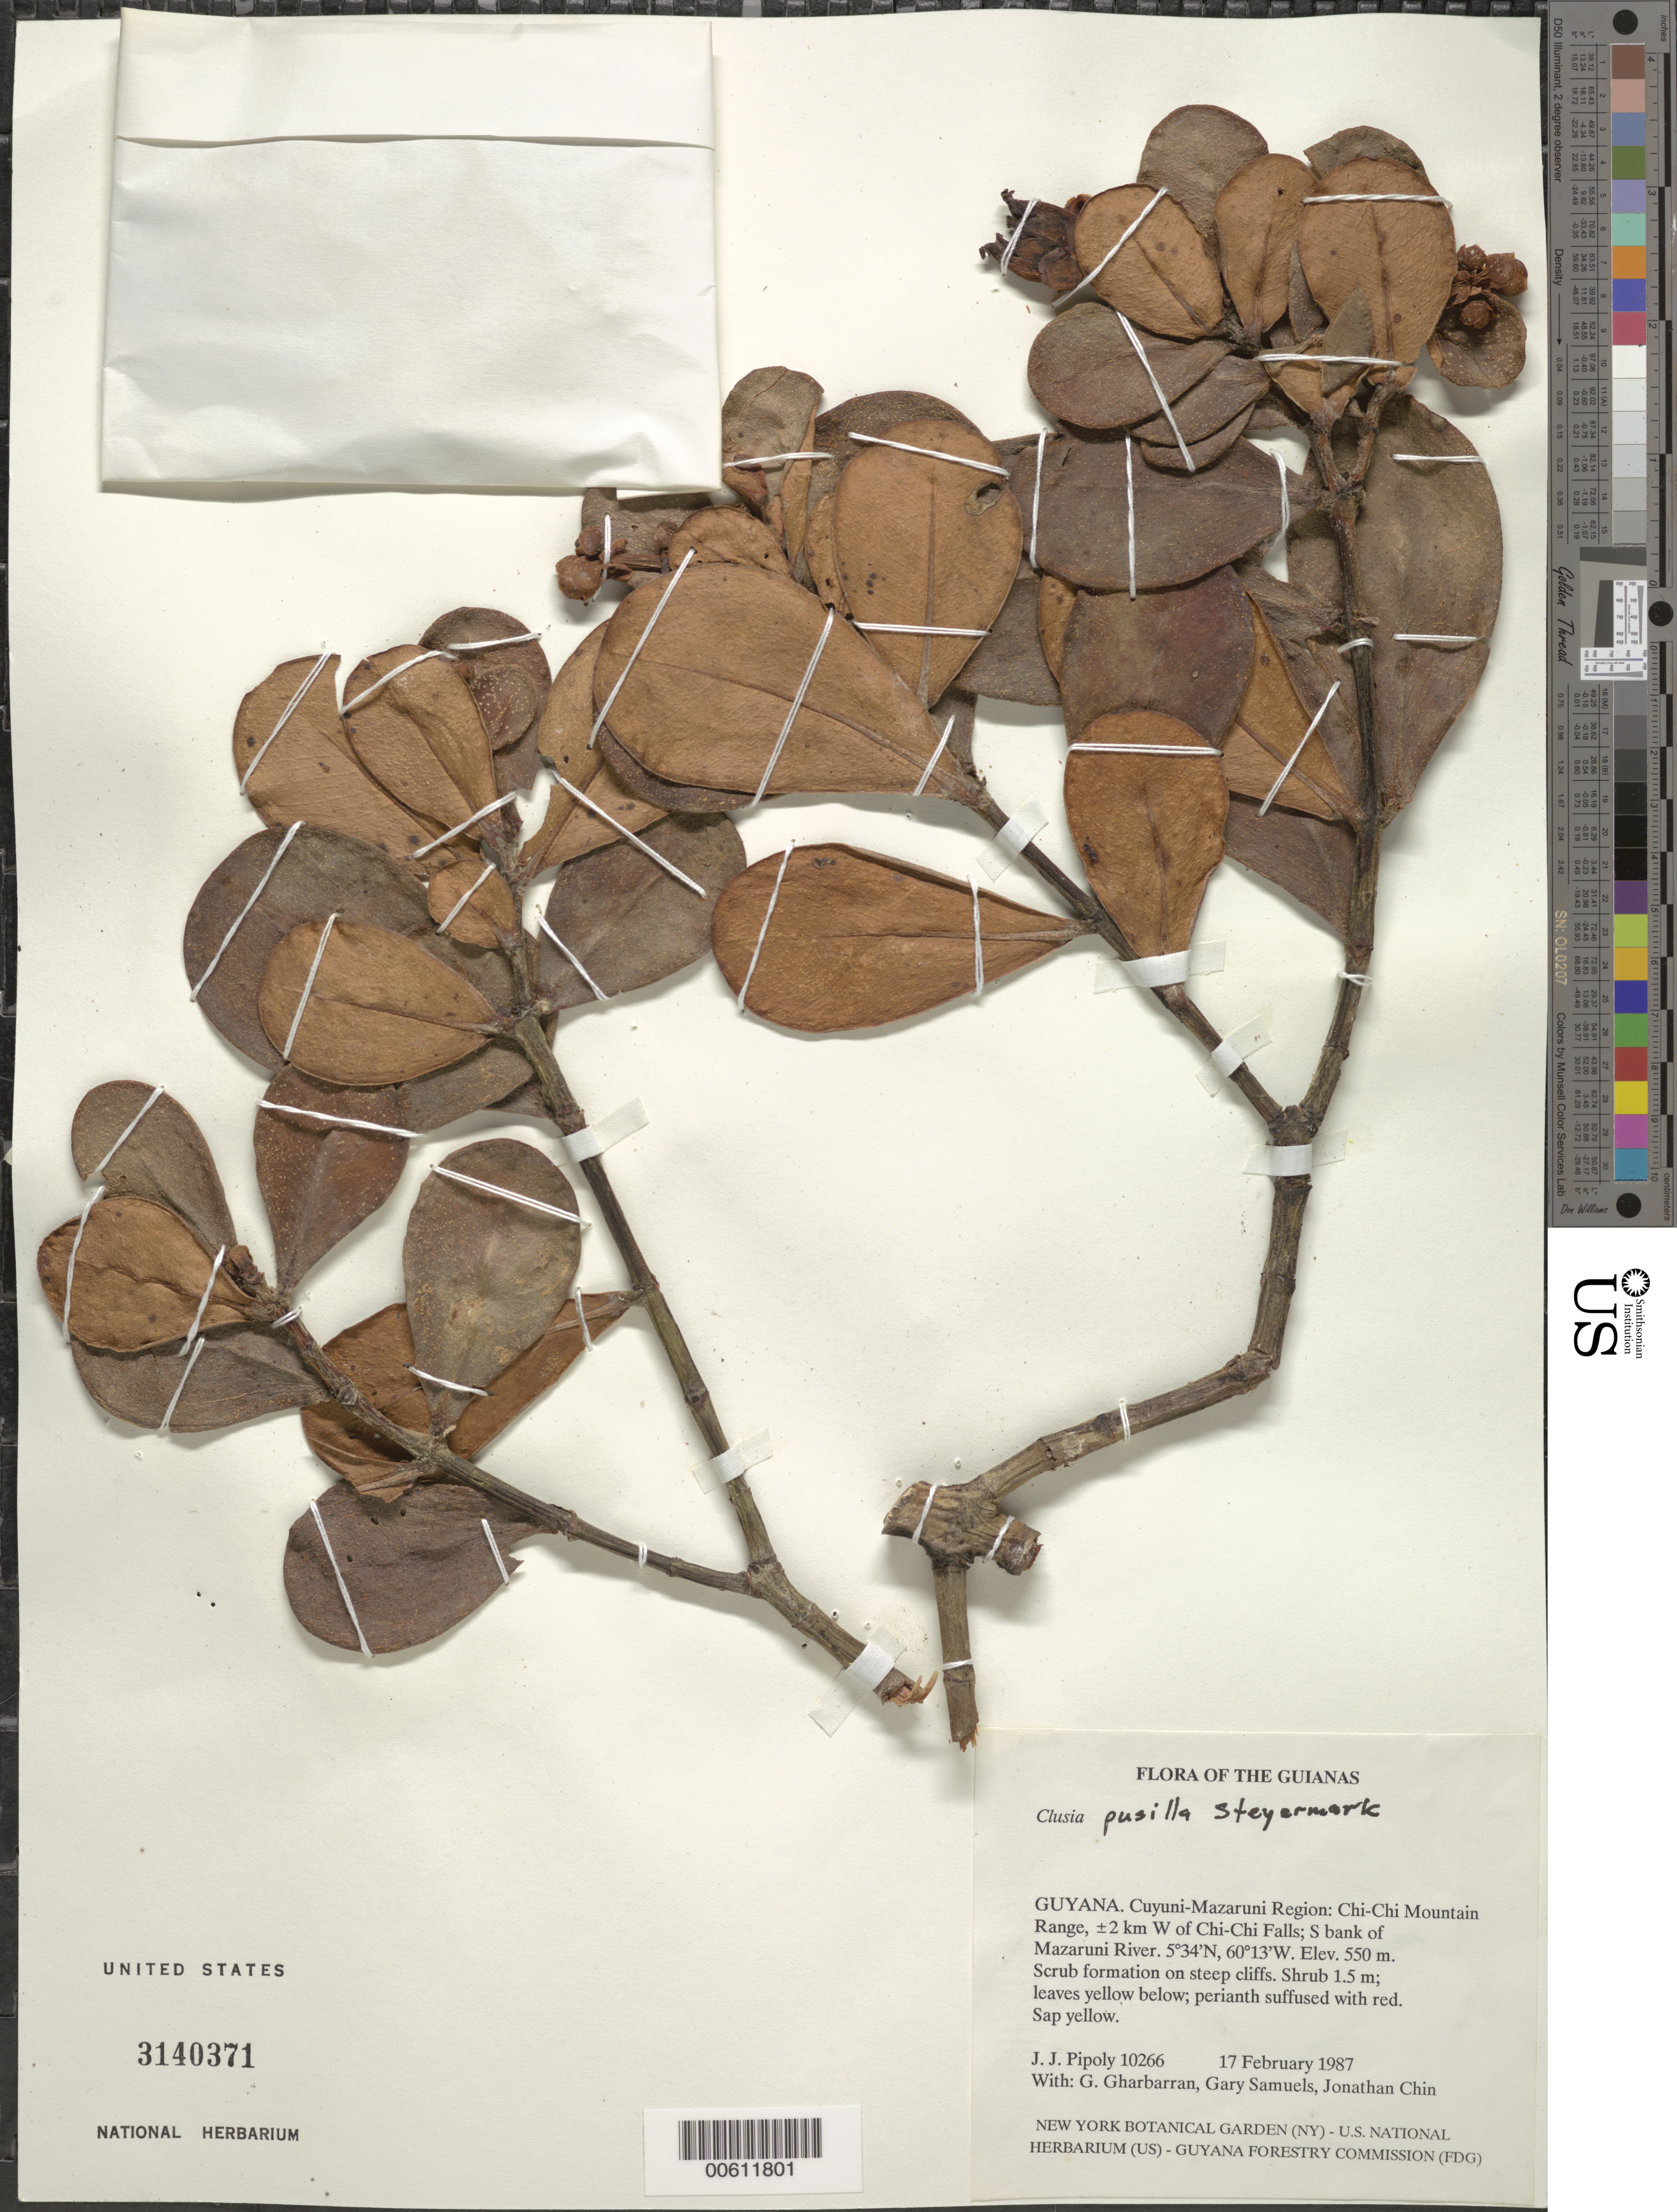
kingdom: Plantae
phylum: Tracheophyta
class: Magnoliopsida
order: Malpighiales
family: Clusiaceae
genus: Clusia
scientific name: Clusia pusilla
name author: Steyerm.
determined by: Pipoly, J. J., III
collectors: J. J. Pipoly, G. Gharbarran, G. Samuels & J. Chin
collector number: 10266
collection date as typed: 17 February 1987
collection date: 1987-02-17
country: Guyana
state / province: Cuyuni-Mazaruni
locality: Chi-Chi Mountain Range, ±2 km W of Chi-Chi Falls; S bank of Mazaruni River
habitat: Scrub formation on steep cliffs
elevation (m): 550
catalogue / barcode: US 3140371